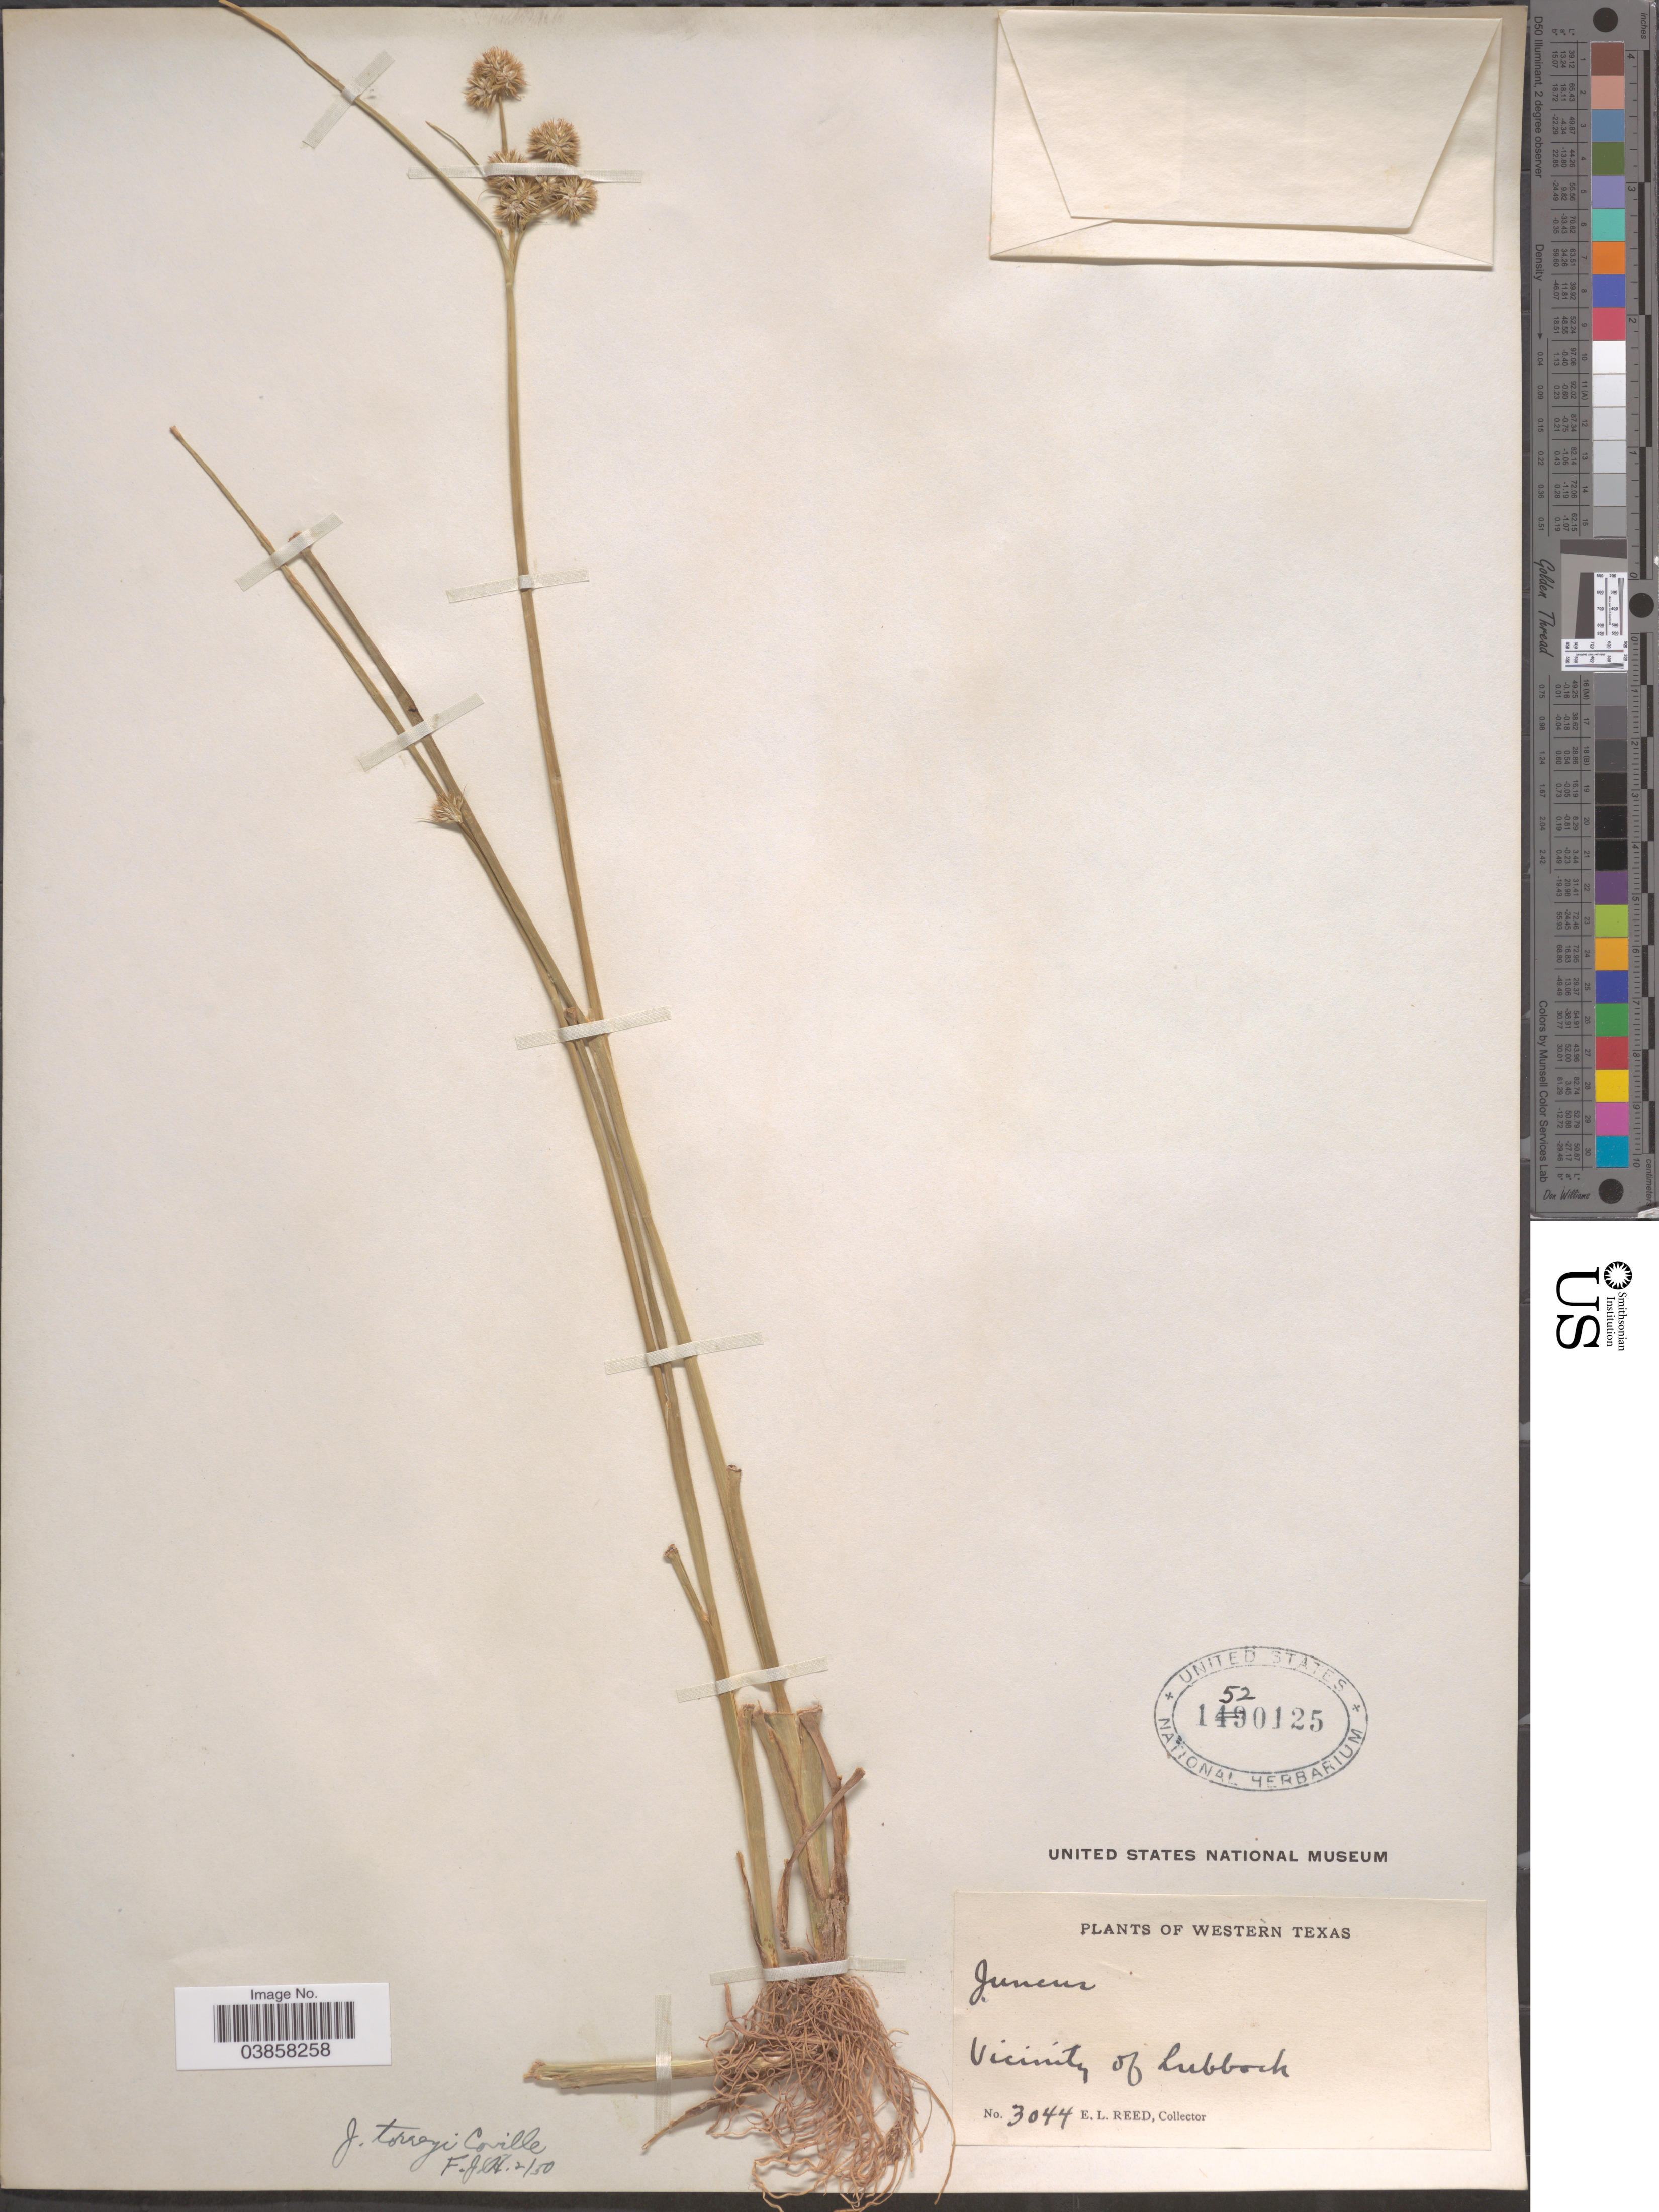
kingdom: Plantae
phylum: Tracheophyta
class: Liliopsida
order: Poales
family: Juncaceae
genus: Juncus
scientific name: Juncus torreyi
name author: Coville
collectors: E. Reed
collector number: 3044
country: United States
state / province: Texas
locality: Western Texas. Vicinity of Lubbork.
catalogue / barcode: US 1520125